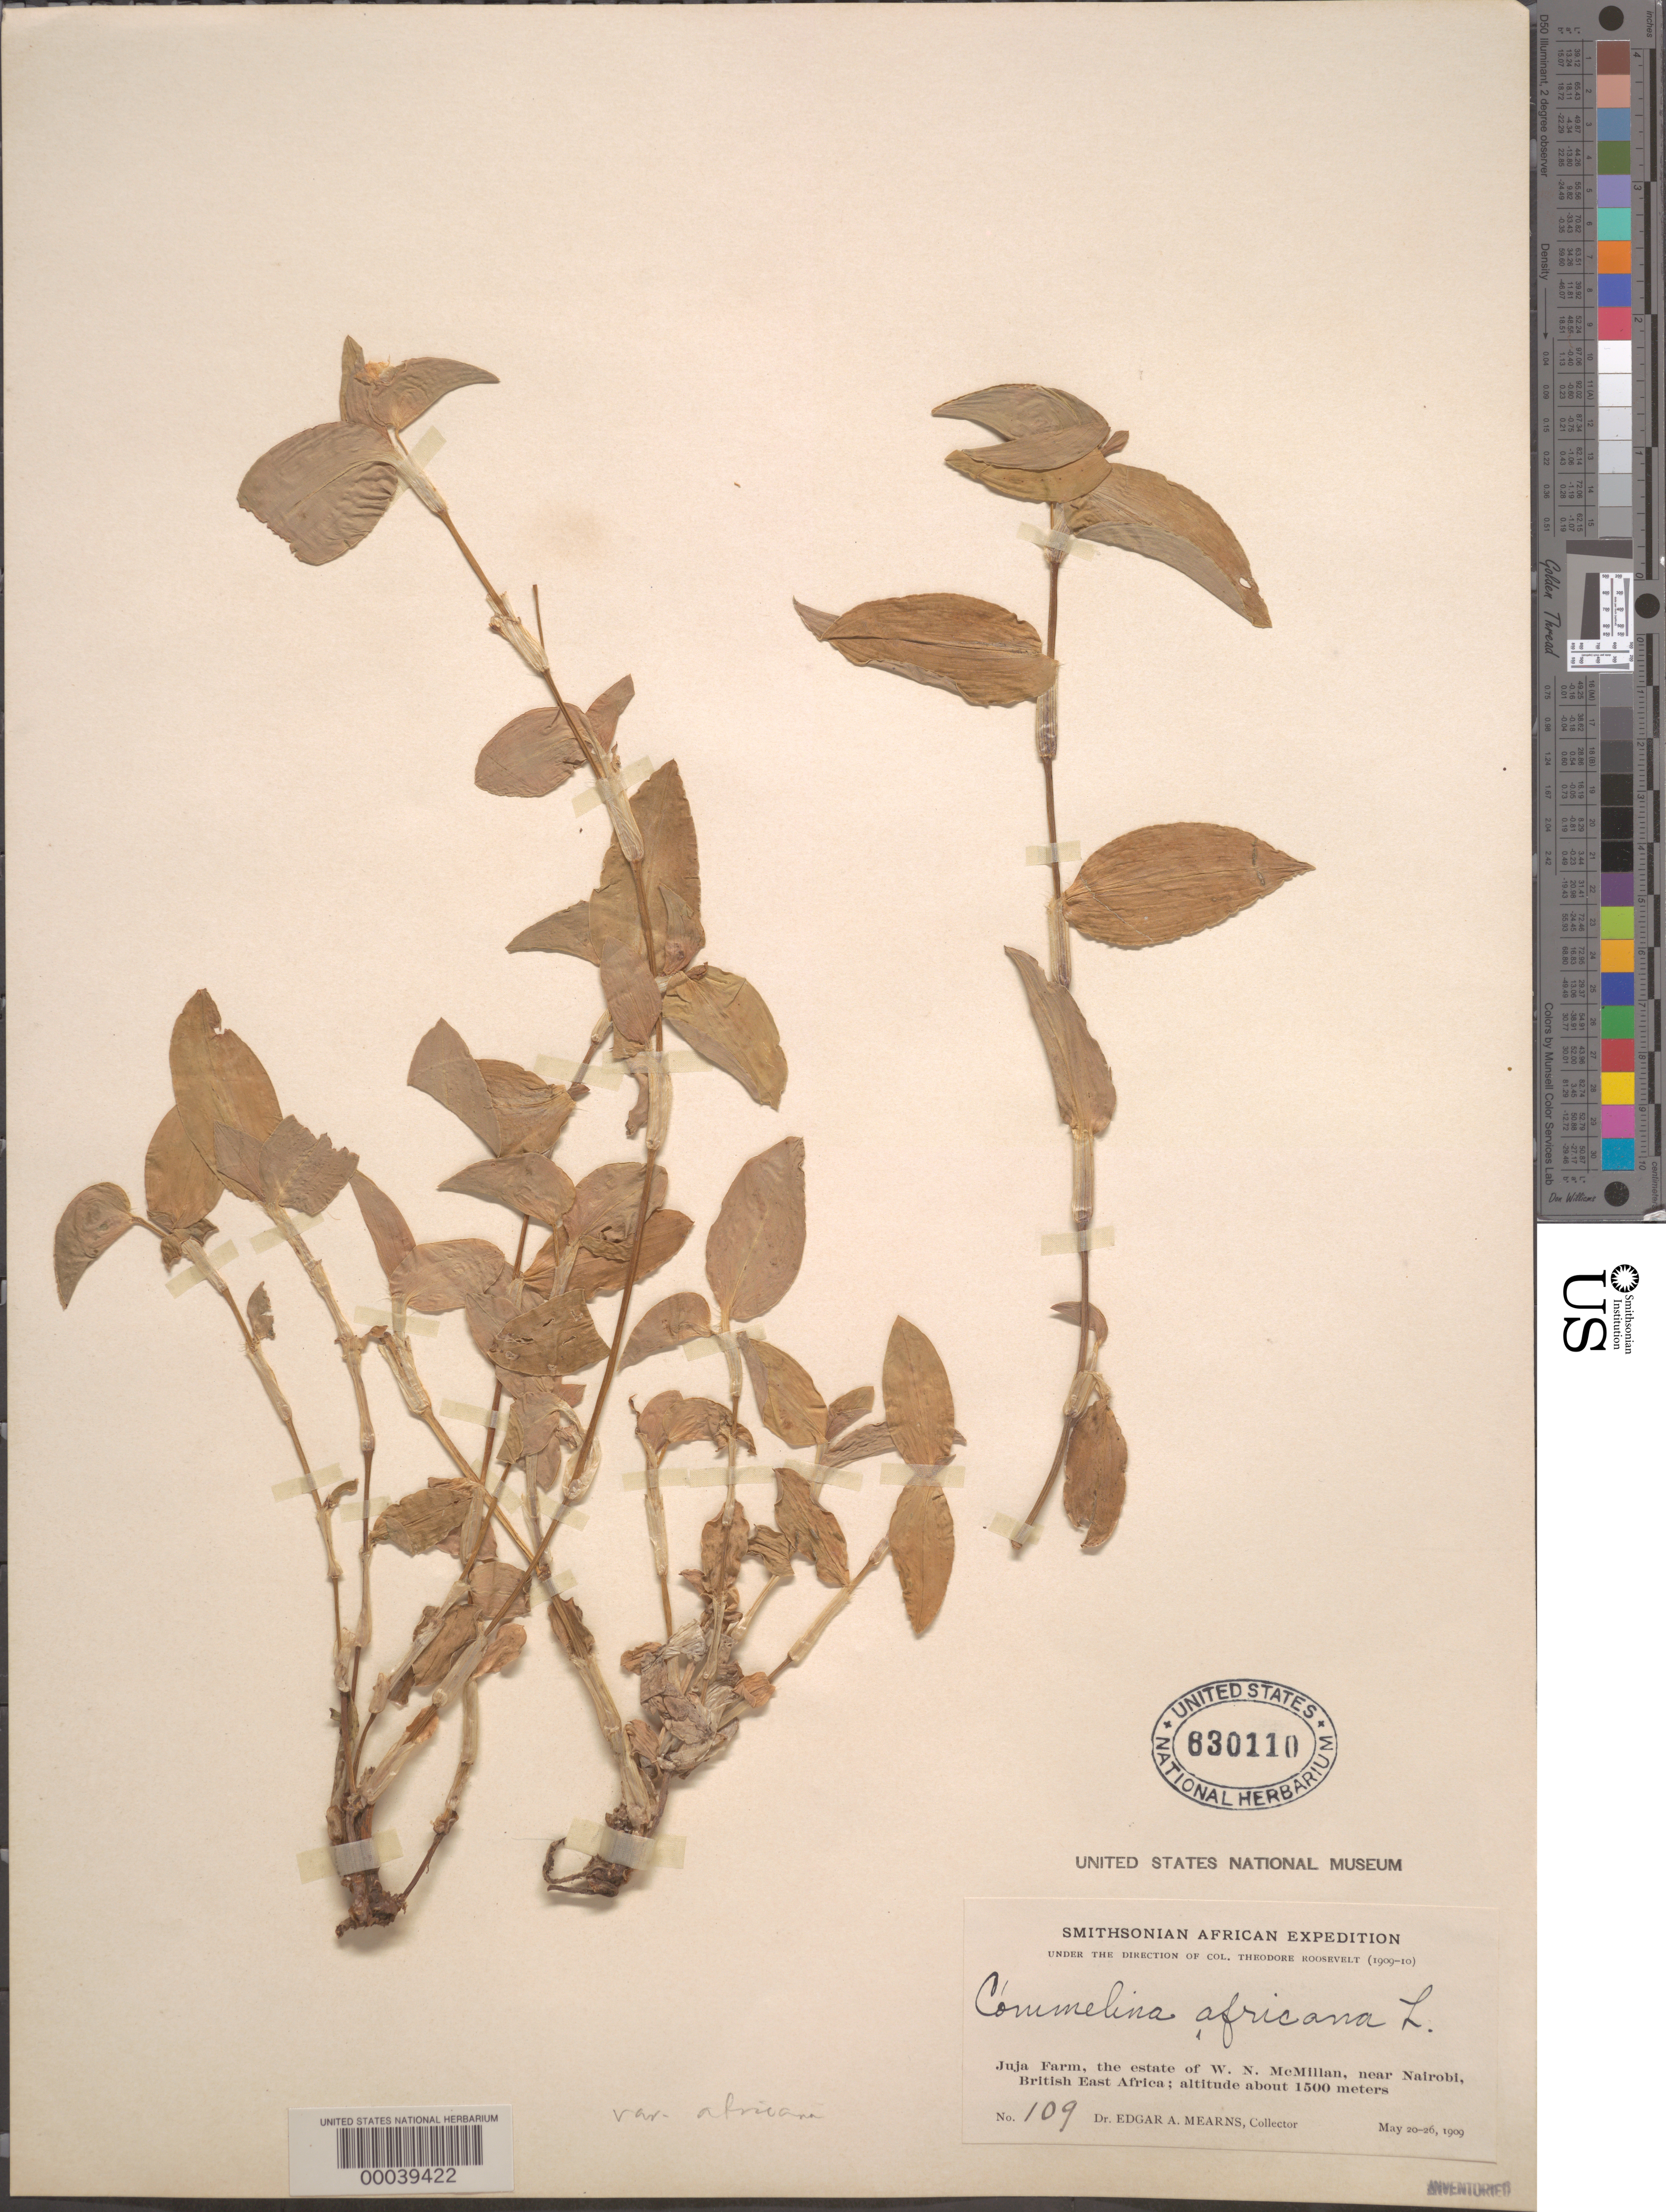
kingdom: Plantae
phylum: Tracheophyta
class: Liliopsida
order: Commelinales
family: Commelinaceae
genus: Commelina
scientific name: Commelina africana var. africana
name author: L.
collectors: E. A. Mearns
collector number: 109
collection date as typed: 20 May 1909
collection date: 1909-05-20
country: Kenya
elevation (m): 1500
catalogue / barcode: US 630110